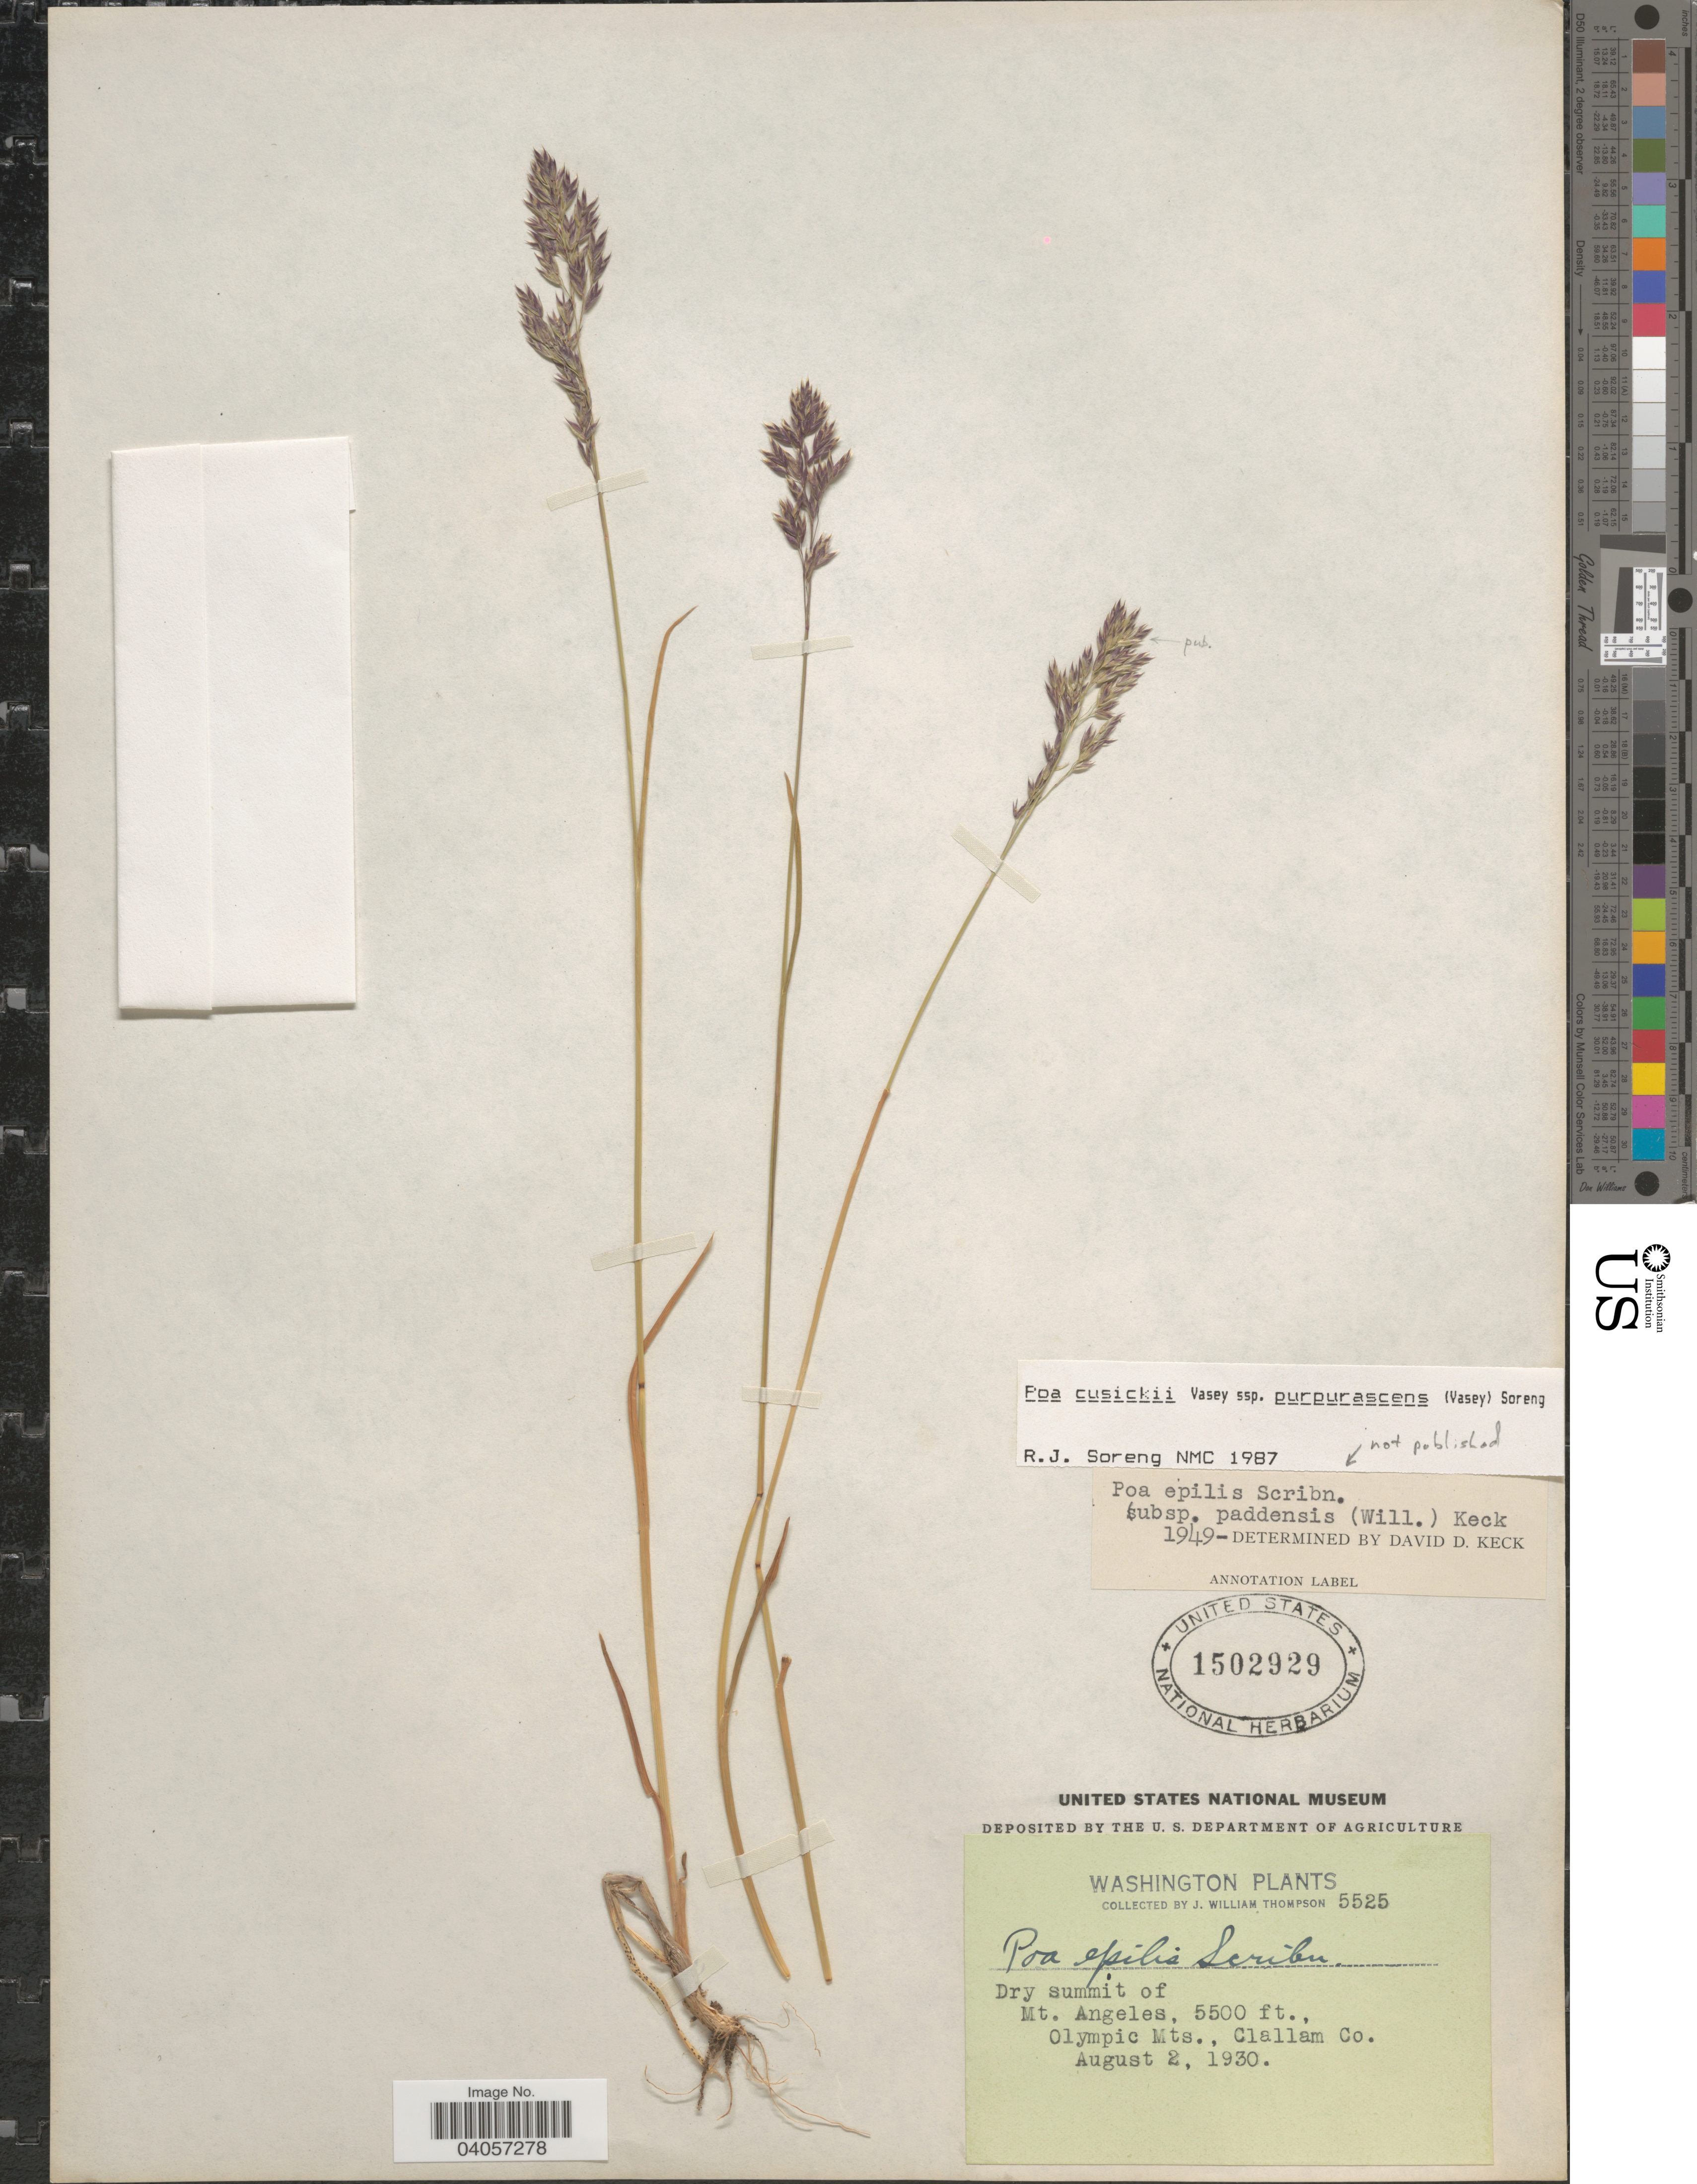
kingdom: Plantae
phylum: Tracheophyta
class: Liliopsida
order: Poales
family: Poaceae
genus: Poa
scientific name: Poa cusickii subsp. purpurascens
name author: (Vasey) Soreng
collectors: J. W. Thompson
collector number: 5525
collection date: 1930-08-02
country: United States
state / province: Washington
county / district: Clallam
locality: Dry summit of Mt. Angeles, Olympic Mts., Clallam Co.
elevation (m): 1676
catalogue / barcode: US 1502929